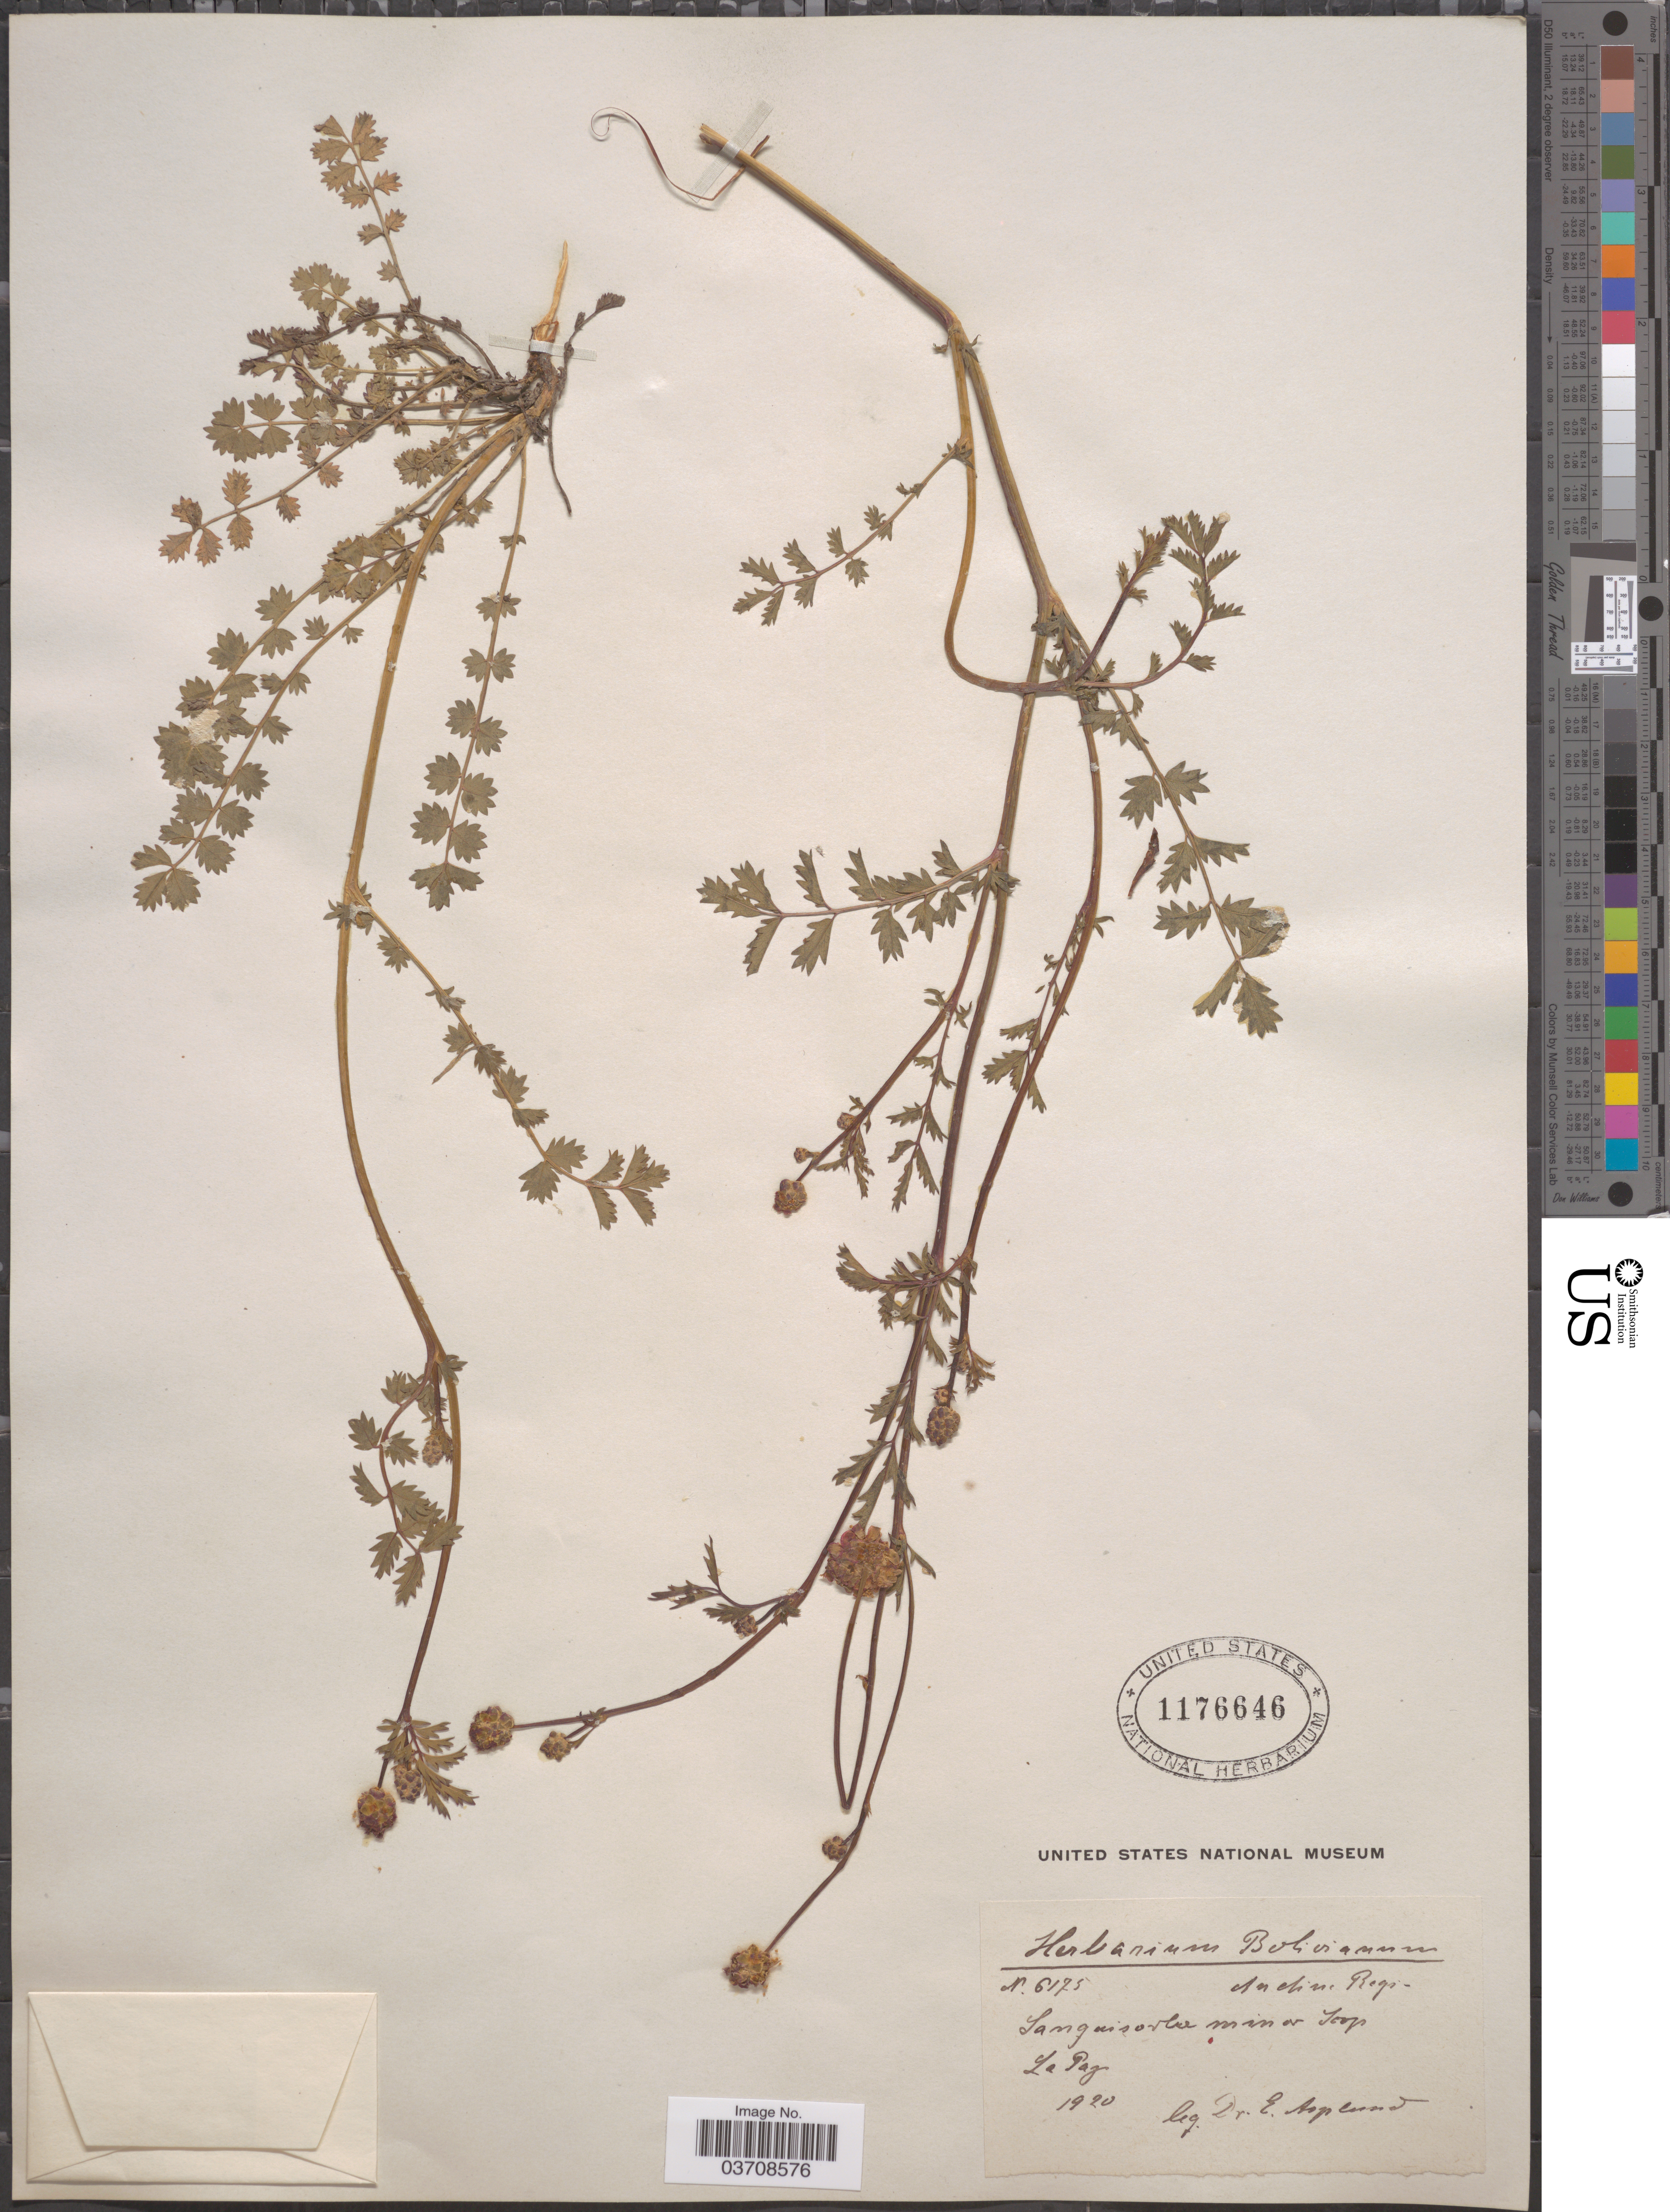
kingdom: Plantae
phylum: Tracheophyta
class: Magnoliopsida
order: Rosales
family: Rosaceae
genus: Sanguisorba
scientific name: Sanguisorba minor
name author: Scop.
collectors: E. Asplund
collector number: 6175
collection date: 1920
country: Bolivia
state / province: La Paz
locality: Andine Regi.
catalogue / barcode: US 1176646